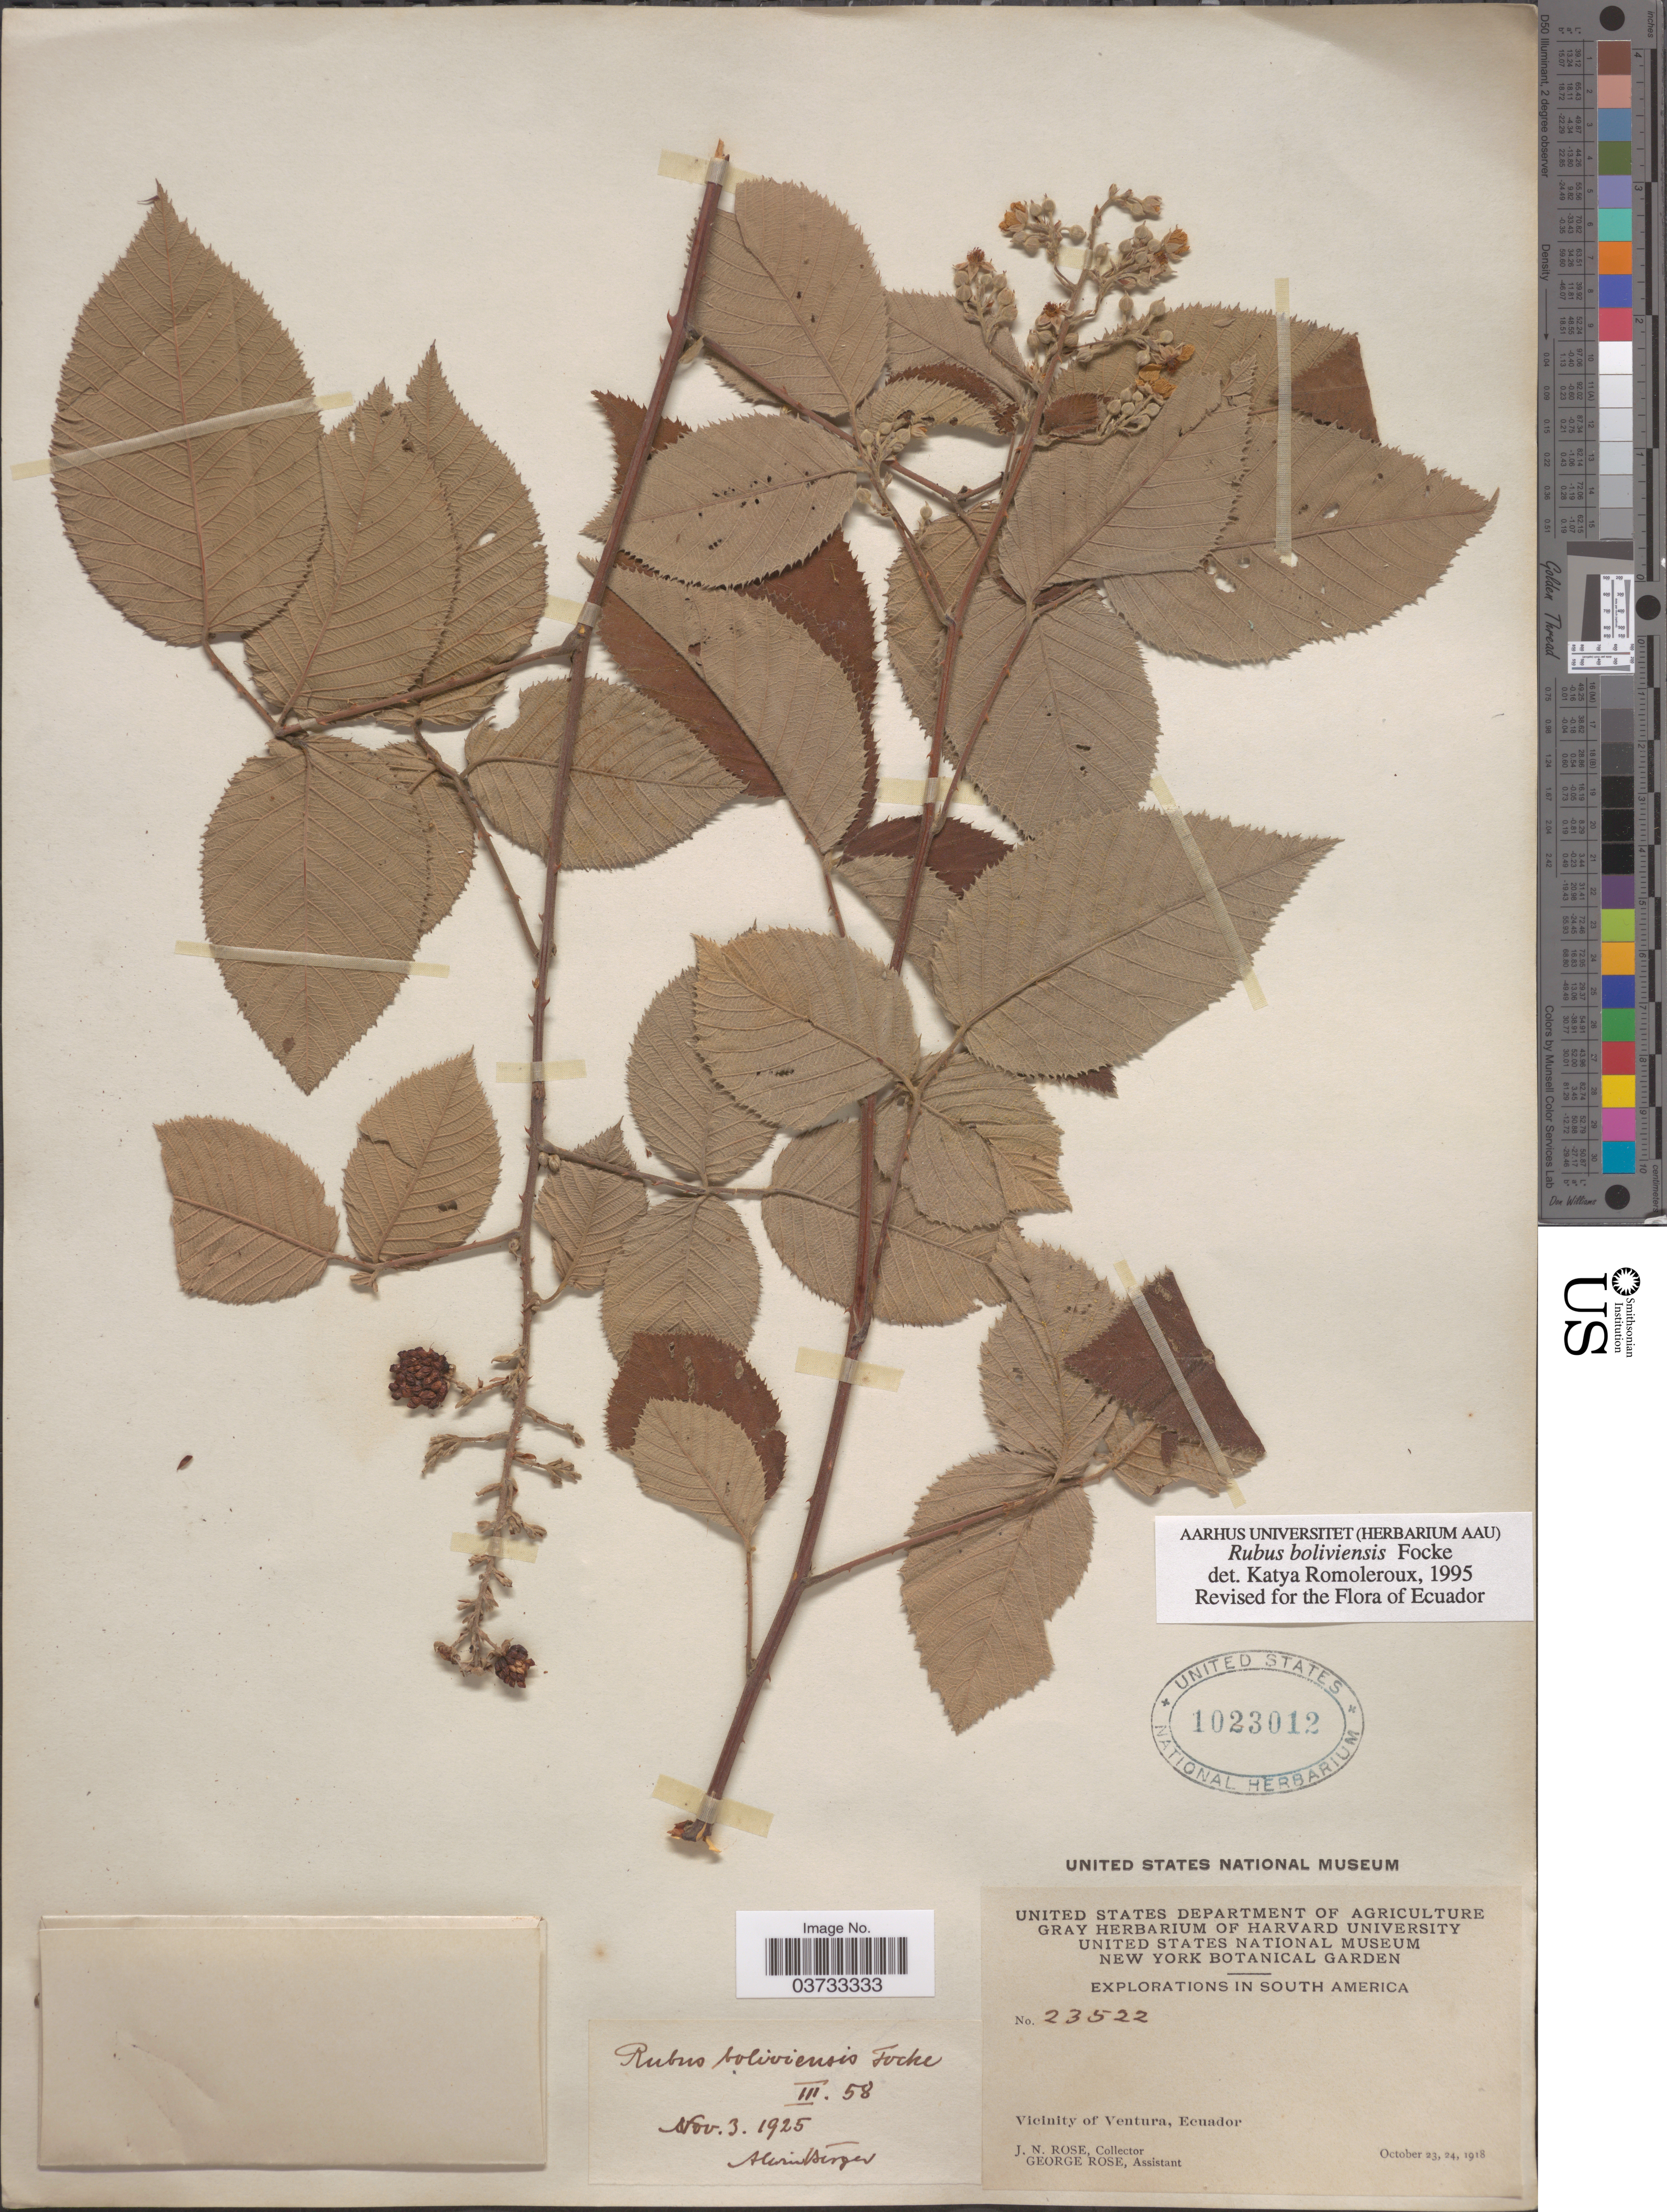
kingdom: Plantae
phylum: Tracheophyta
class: Magnoliopsida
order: Rosales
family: Rosaceae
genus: Rubus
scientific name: Rubus boliviensis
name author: Focke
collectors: J. N. Rose & G. Rose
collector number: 23522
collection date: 1918-10-23/1918-10-24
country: Ecuador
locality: Vicinity of Ventura.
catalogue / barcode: US 1023012